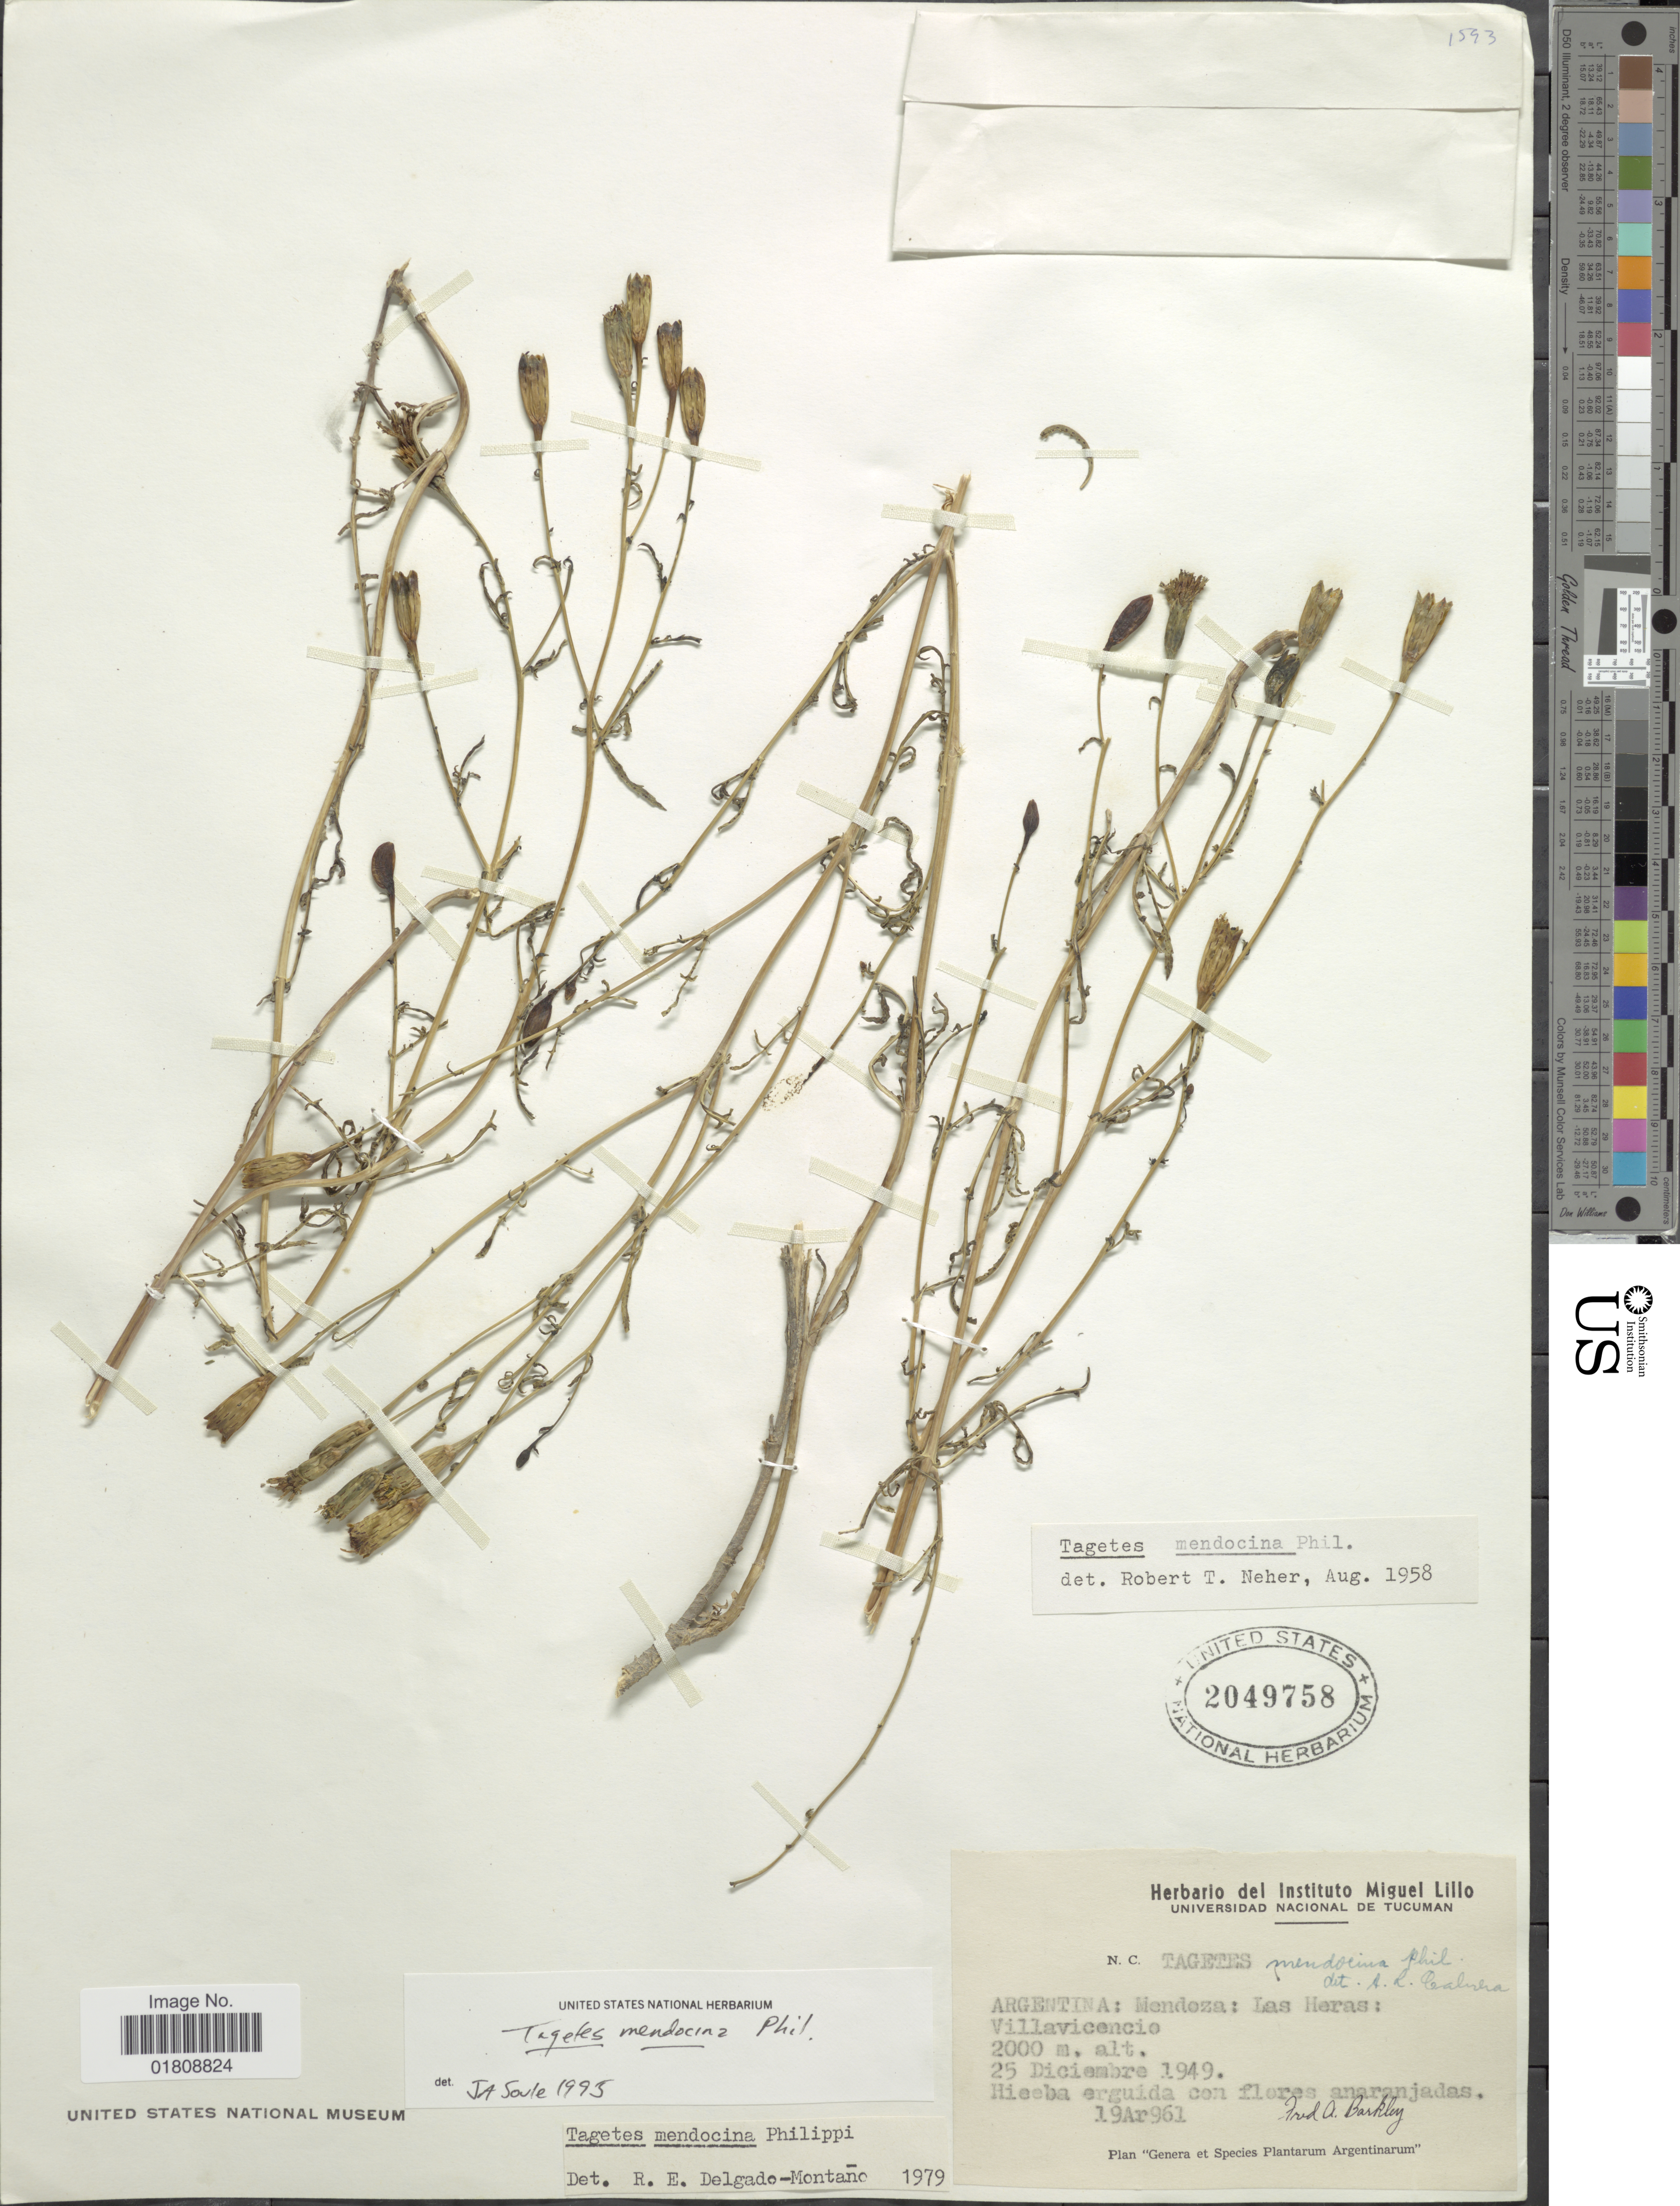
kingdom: Plantae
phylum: Tracheophyta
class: Magnoliopsida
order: Asterales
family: Asteraceae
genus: Tagetes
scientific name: Tagetes pauciloba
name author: DC.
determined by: Schiavinato, Dario J.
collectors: F. A. Barkley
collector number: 19Ar961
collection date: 1949-12-25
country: Argentina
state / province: Mendoza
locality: Las Heras, Villavicencio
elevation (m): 2000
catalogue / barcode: US 2049758